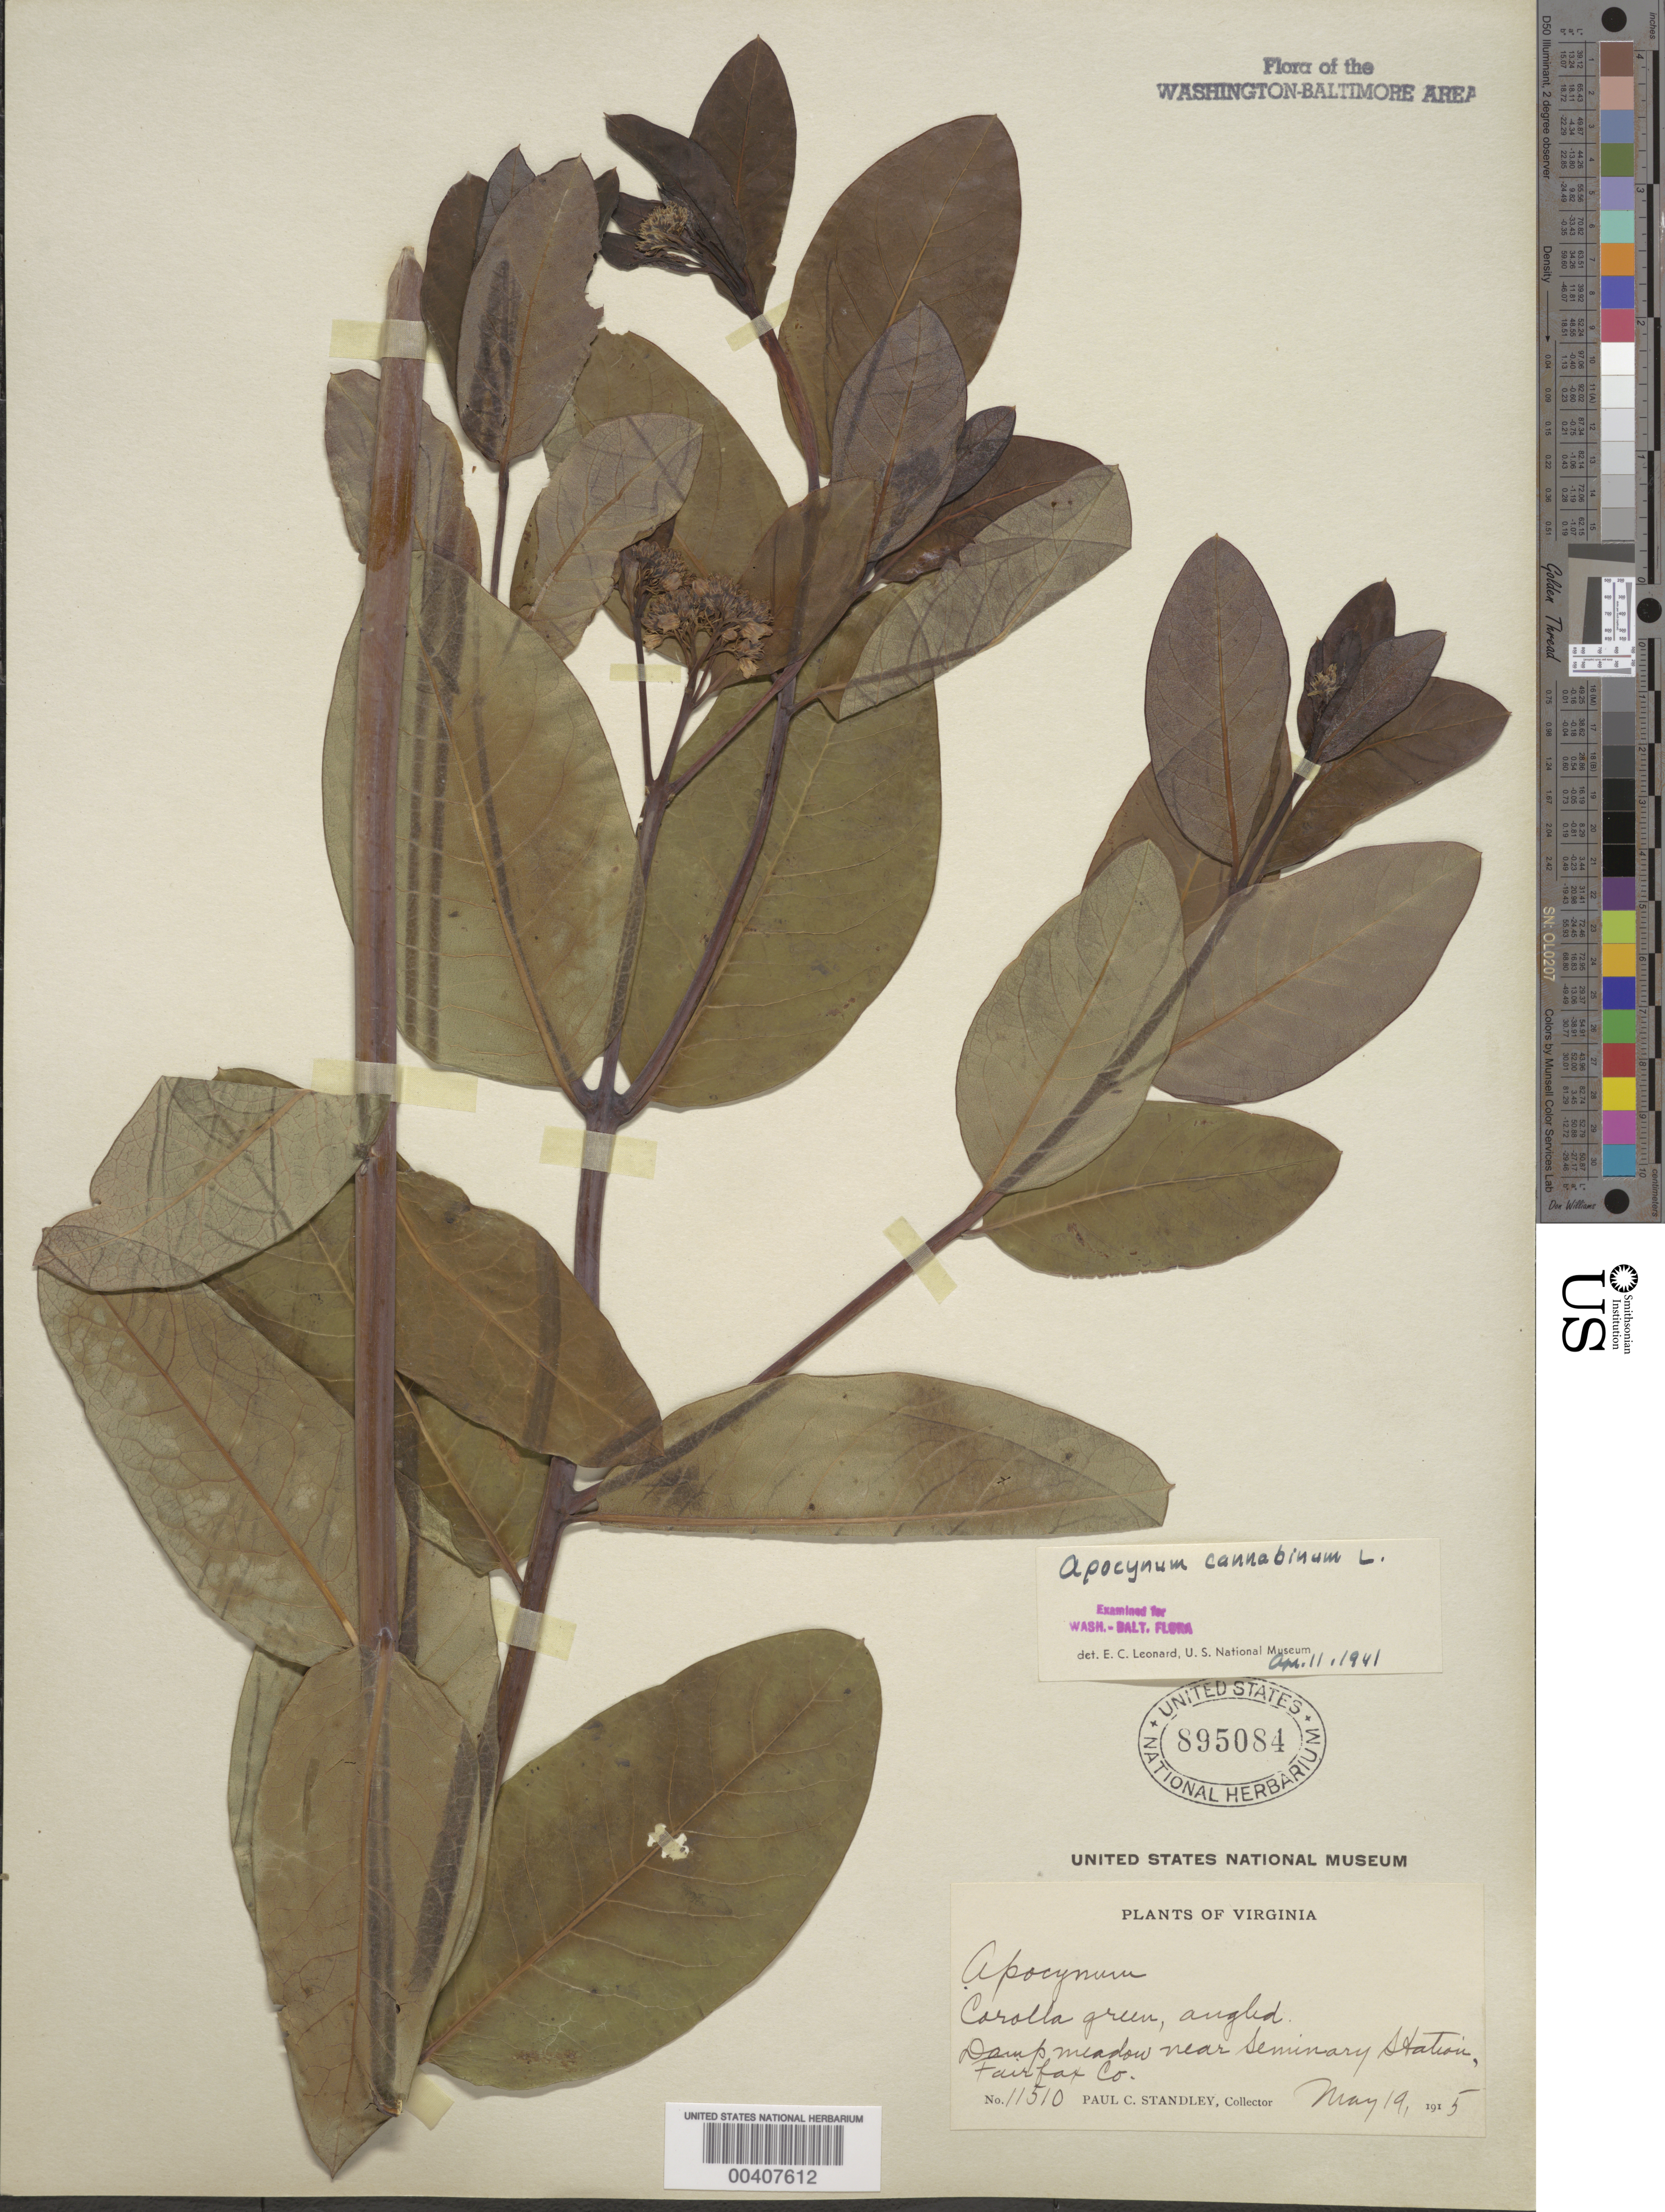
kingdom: Plantae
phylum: Tracheophyta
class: Magnoliopsida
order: Gentianales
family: Apocynaceae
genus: Apocynum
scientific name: Apocynum cannabinum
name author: L.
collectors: P. C. Standley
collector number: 11510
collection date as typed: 19 May 1915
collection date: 1915-05-19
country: United States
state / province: Virginia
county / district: Fairfax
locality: Seminary Station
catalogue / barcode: US 895084